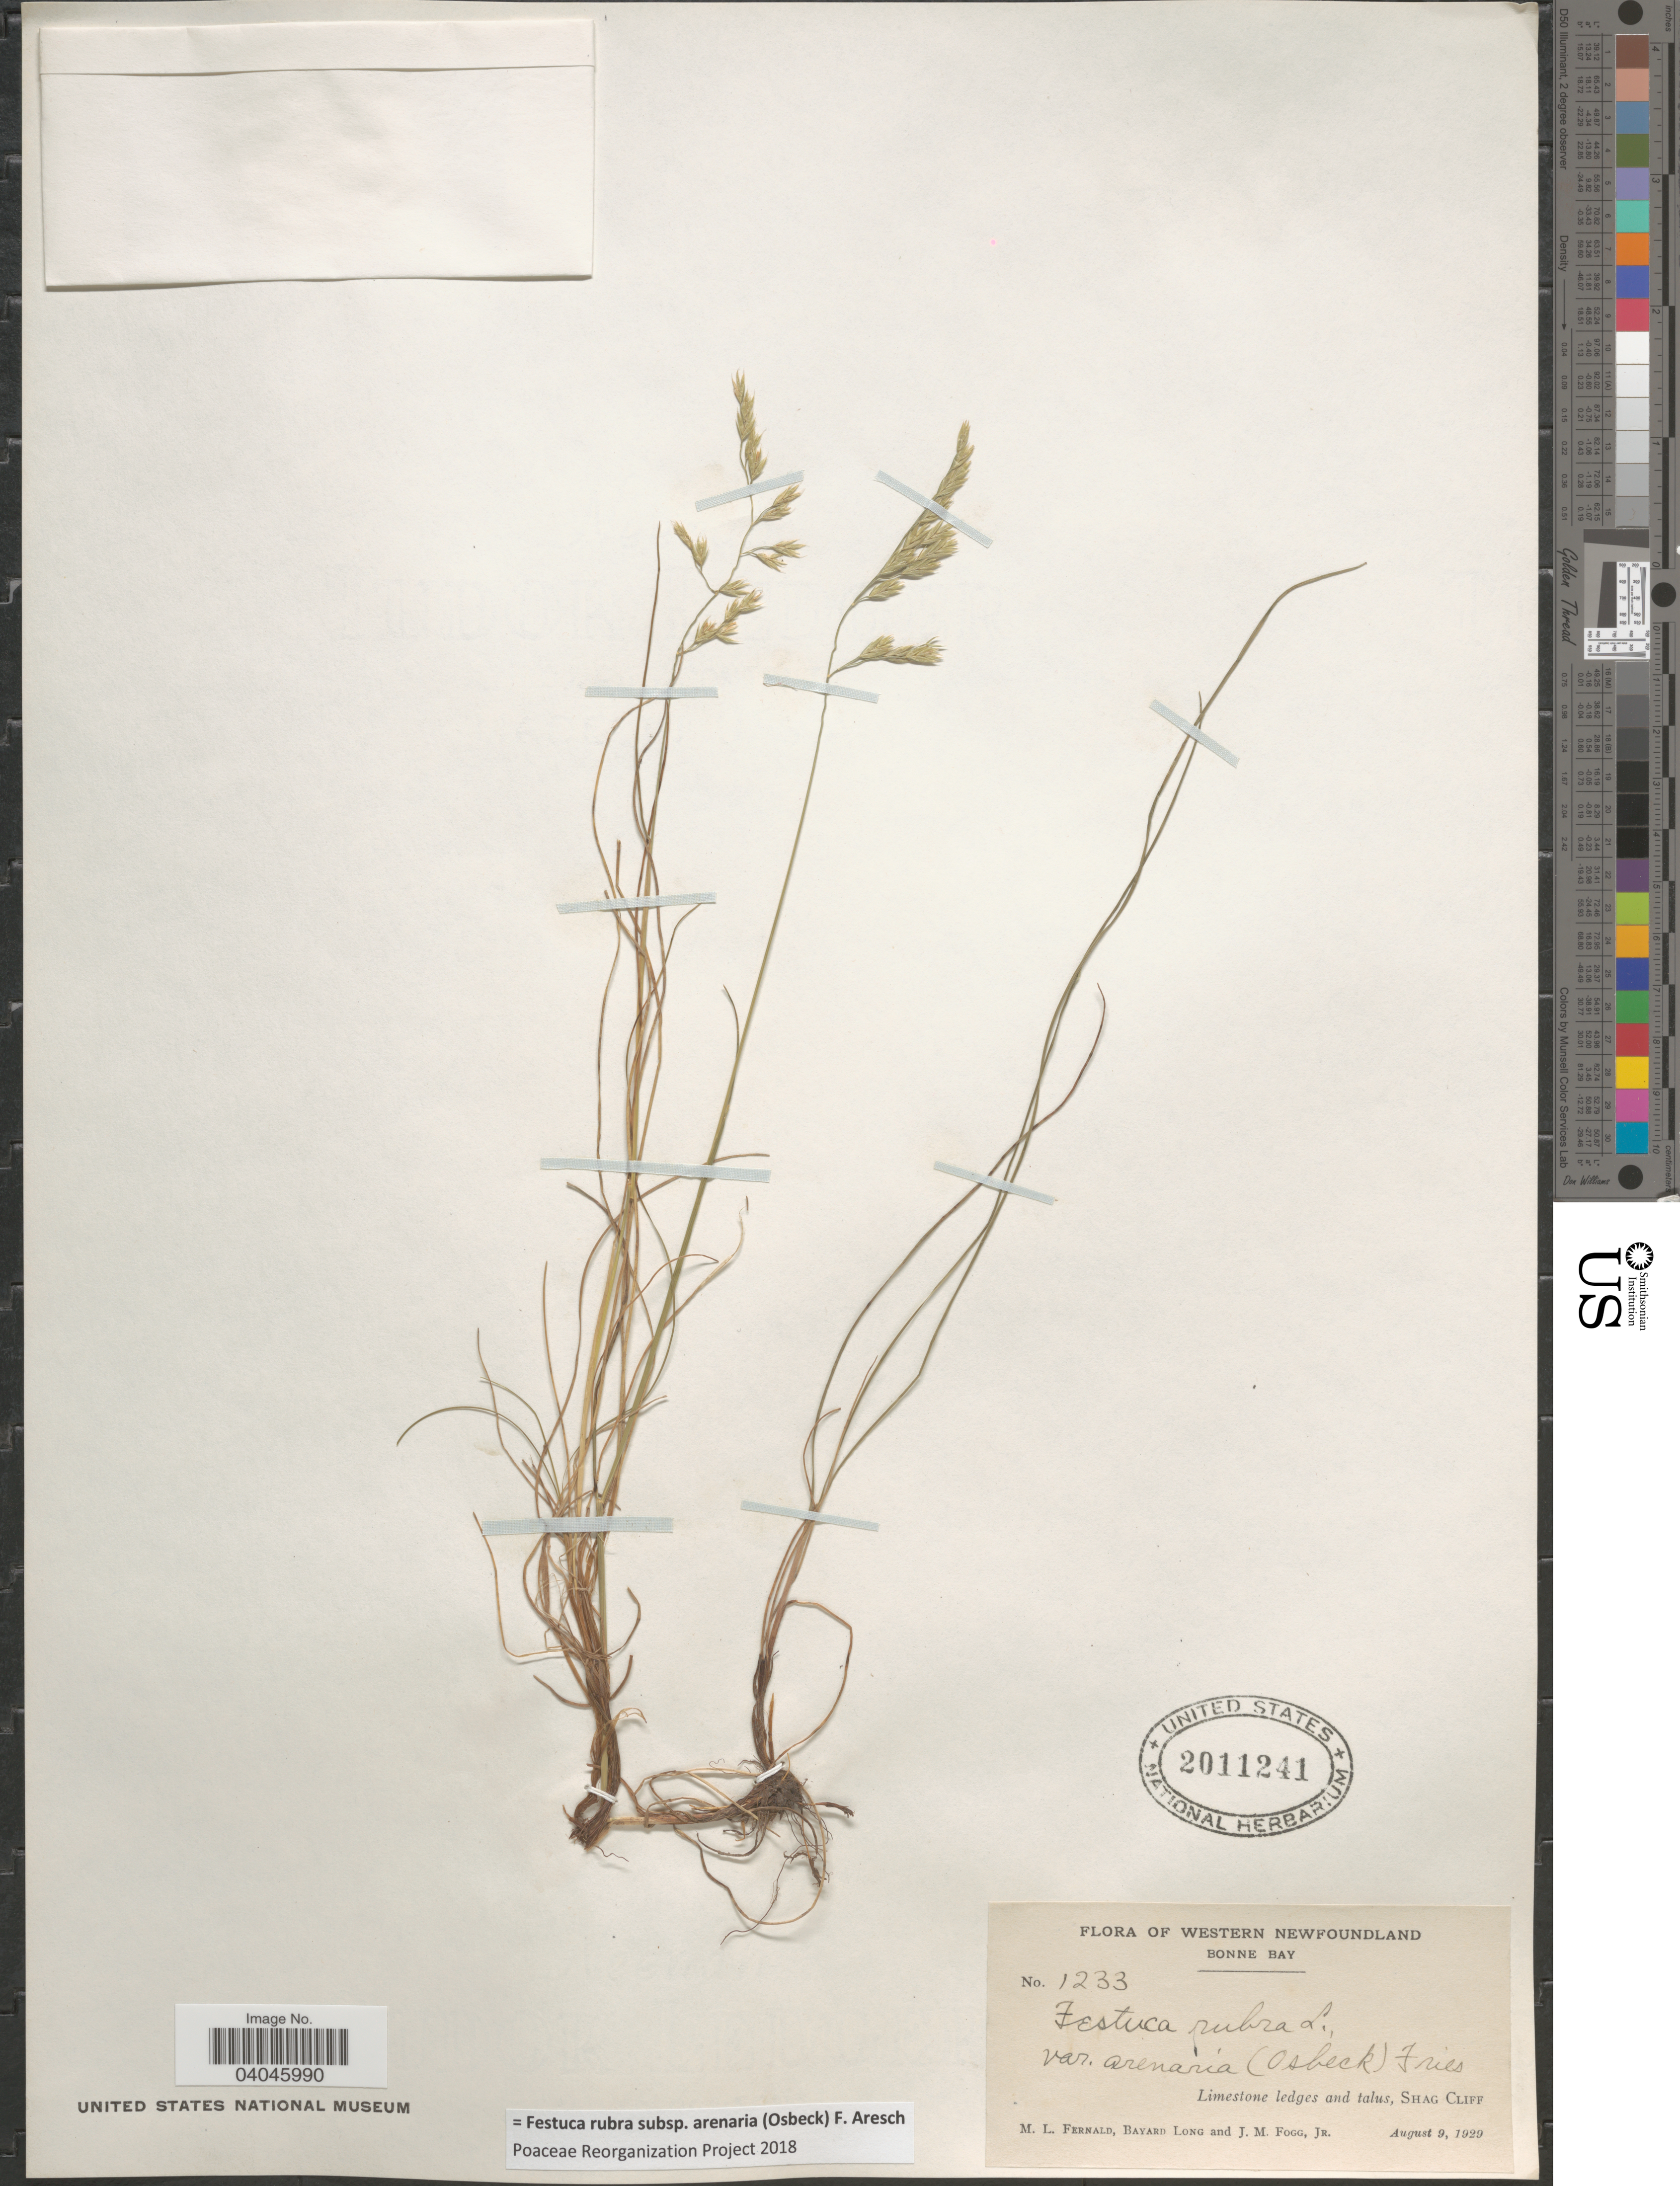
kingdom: Plantae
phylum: Tracheophyta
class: Liliopsida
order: Poales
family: Poaceae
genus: Festuca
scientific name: Festuca rubra subsp. arenaria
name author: (Osbeck) F. Aresch.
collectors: M. L. Fernald, B. Long & J. Fogg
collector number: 1233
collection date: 1929-08-09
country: Canada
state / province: Newfoundland and Labrador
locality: Western Newfoundland. Bonne Bay. Limestone ledges and talus, Shag Cliff.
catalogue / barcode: US 2011241